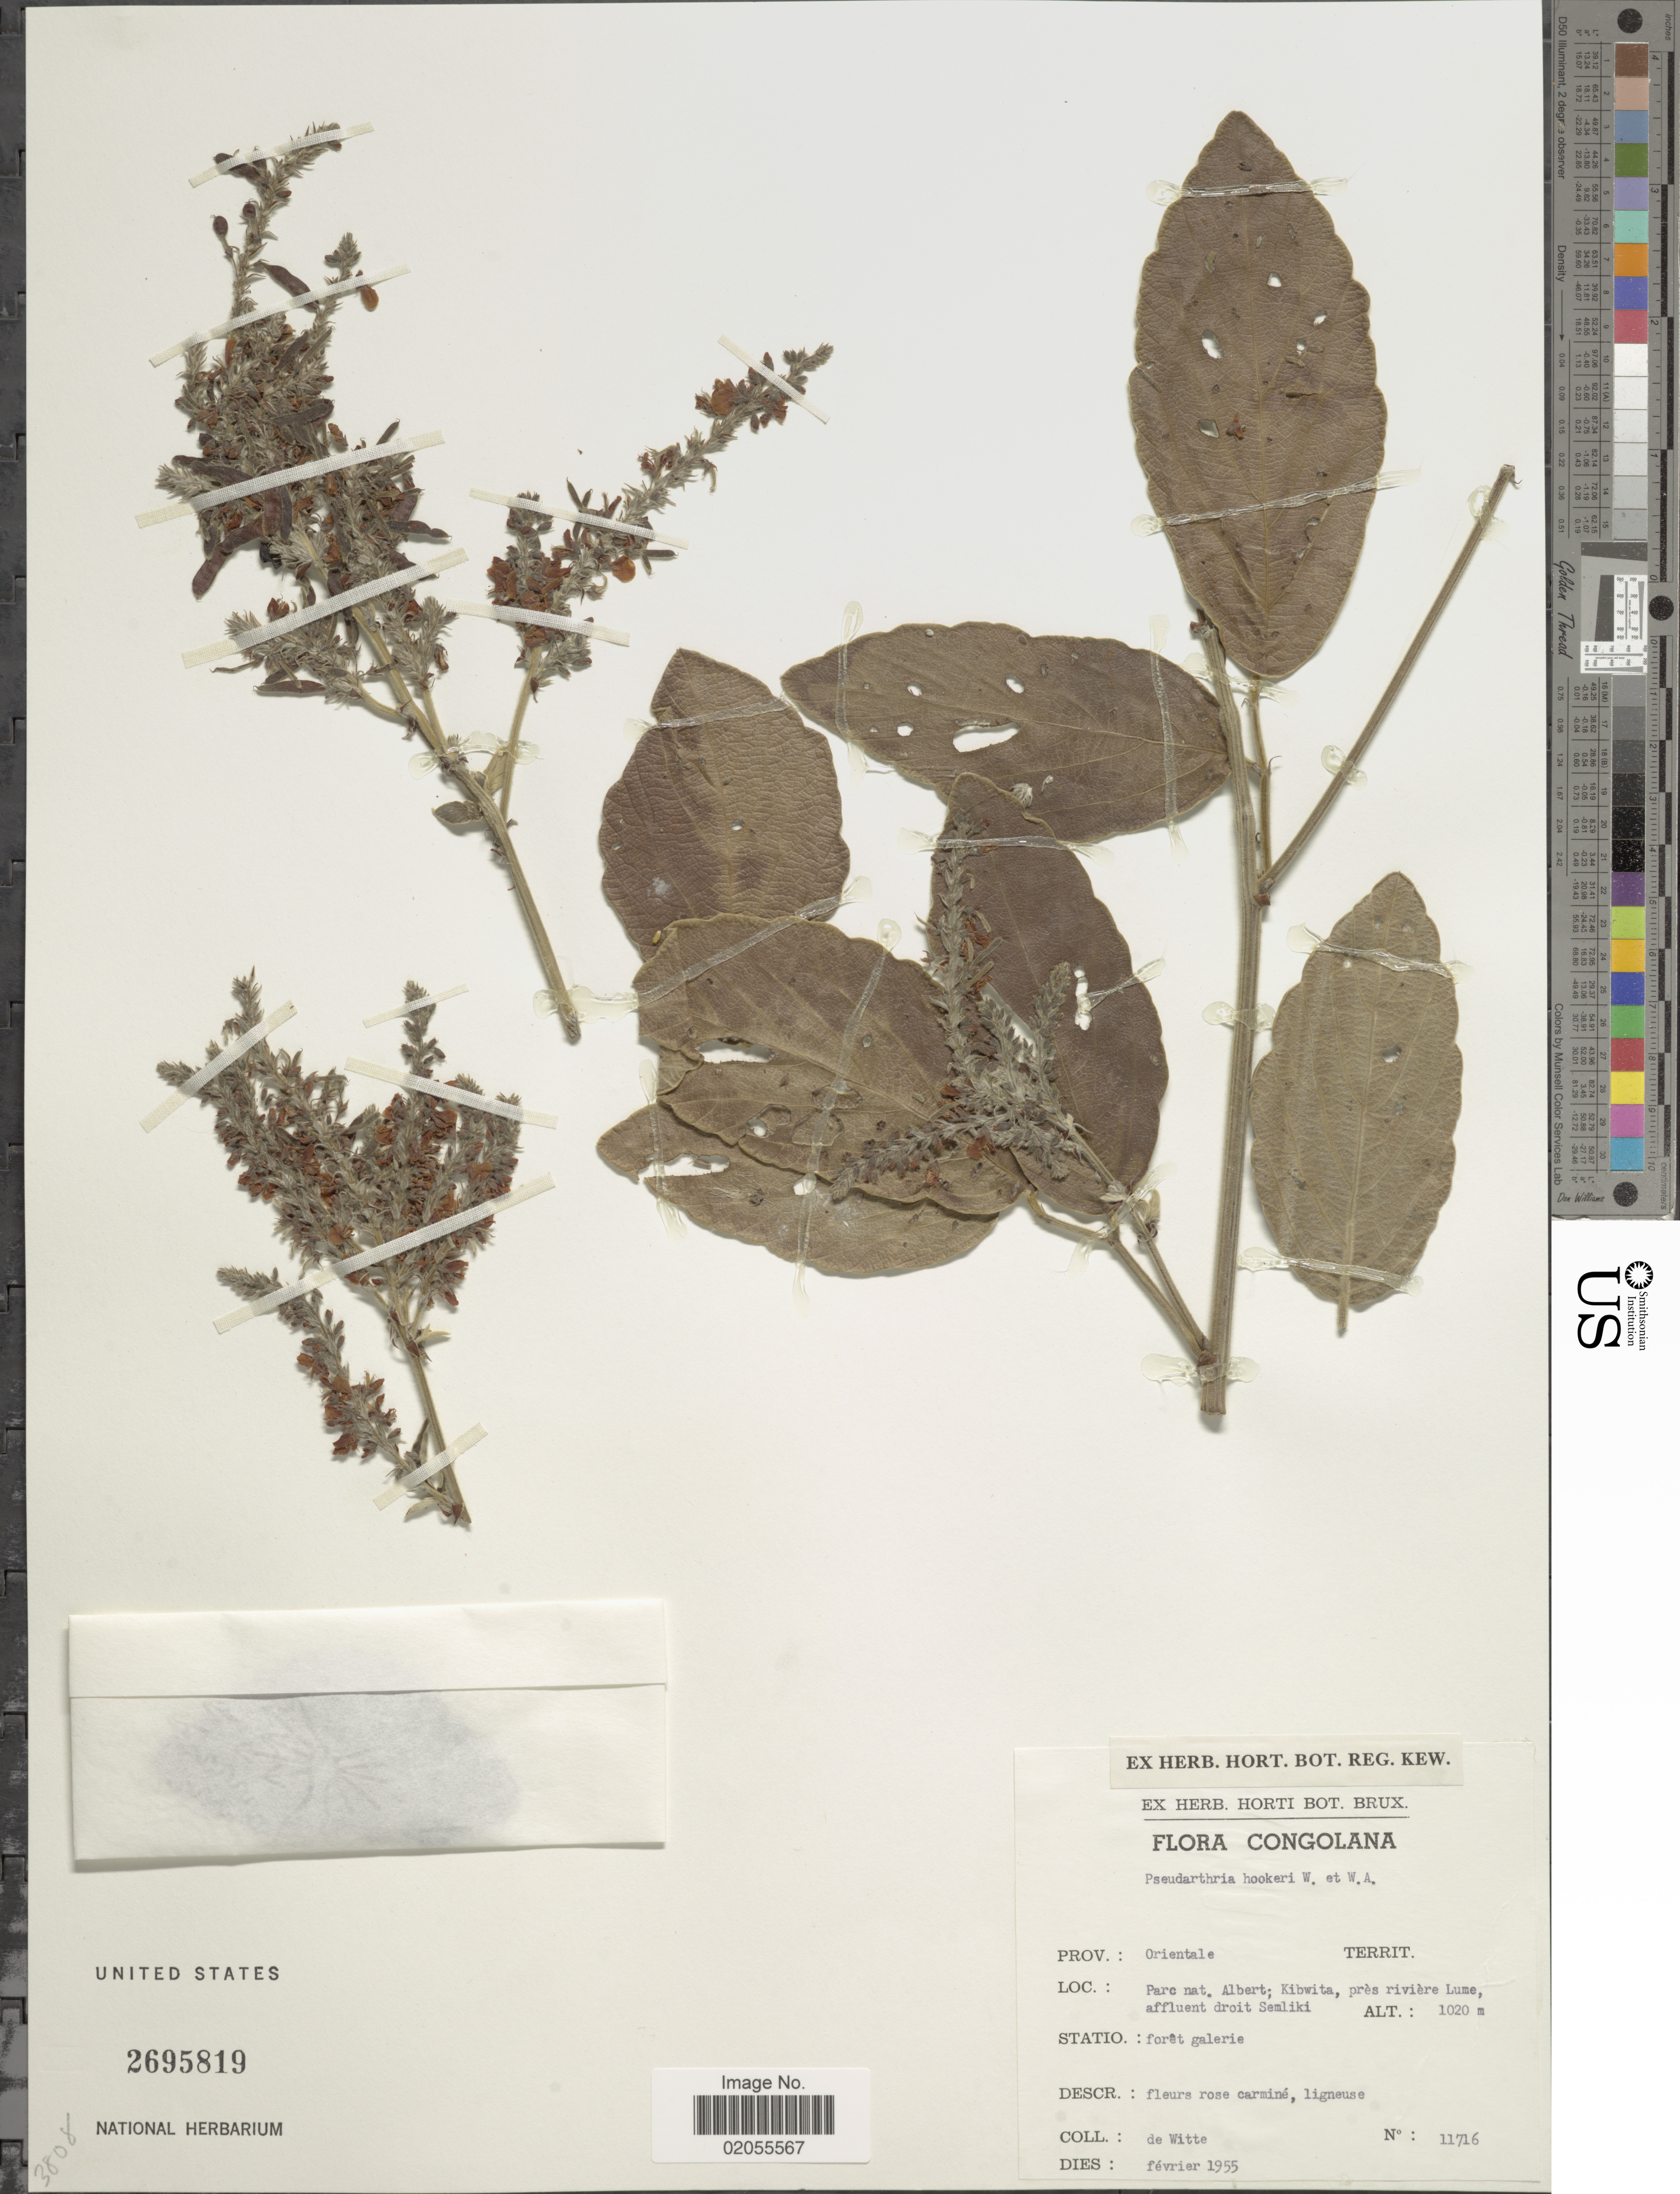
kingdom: Plantae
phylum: Tracheophyta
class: Magnoliopsida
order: Fabales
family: Fabaceae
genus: Pseudarthria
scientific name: Pseudarthria hookeri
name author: Wight & Arn.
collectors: -. de Witte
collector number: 11716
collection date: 1955-02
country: Congo, Democratic Republic of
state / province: Nord-Kivu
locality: Parc nat. Albert, Kibwita, pres riviere Lume, affluent droit Semliki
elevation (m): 1020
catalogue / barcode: US 2695819